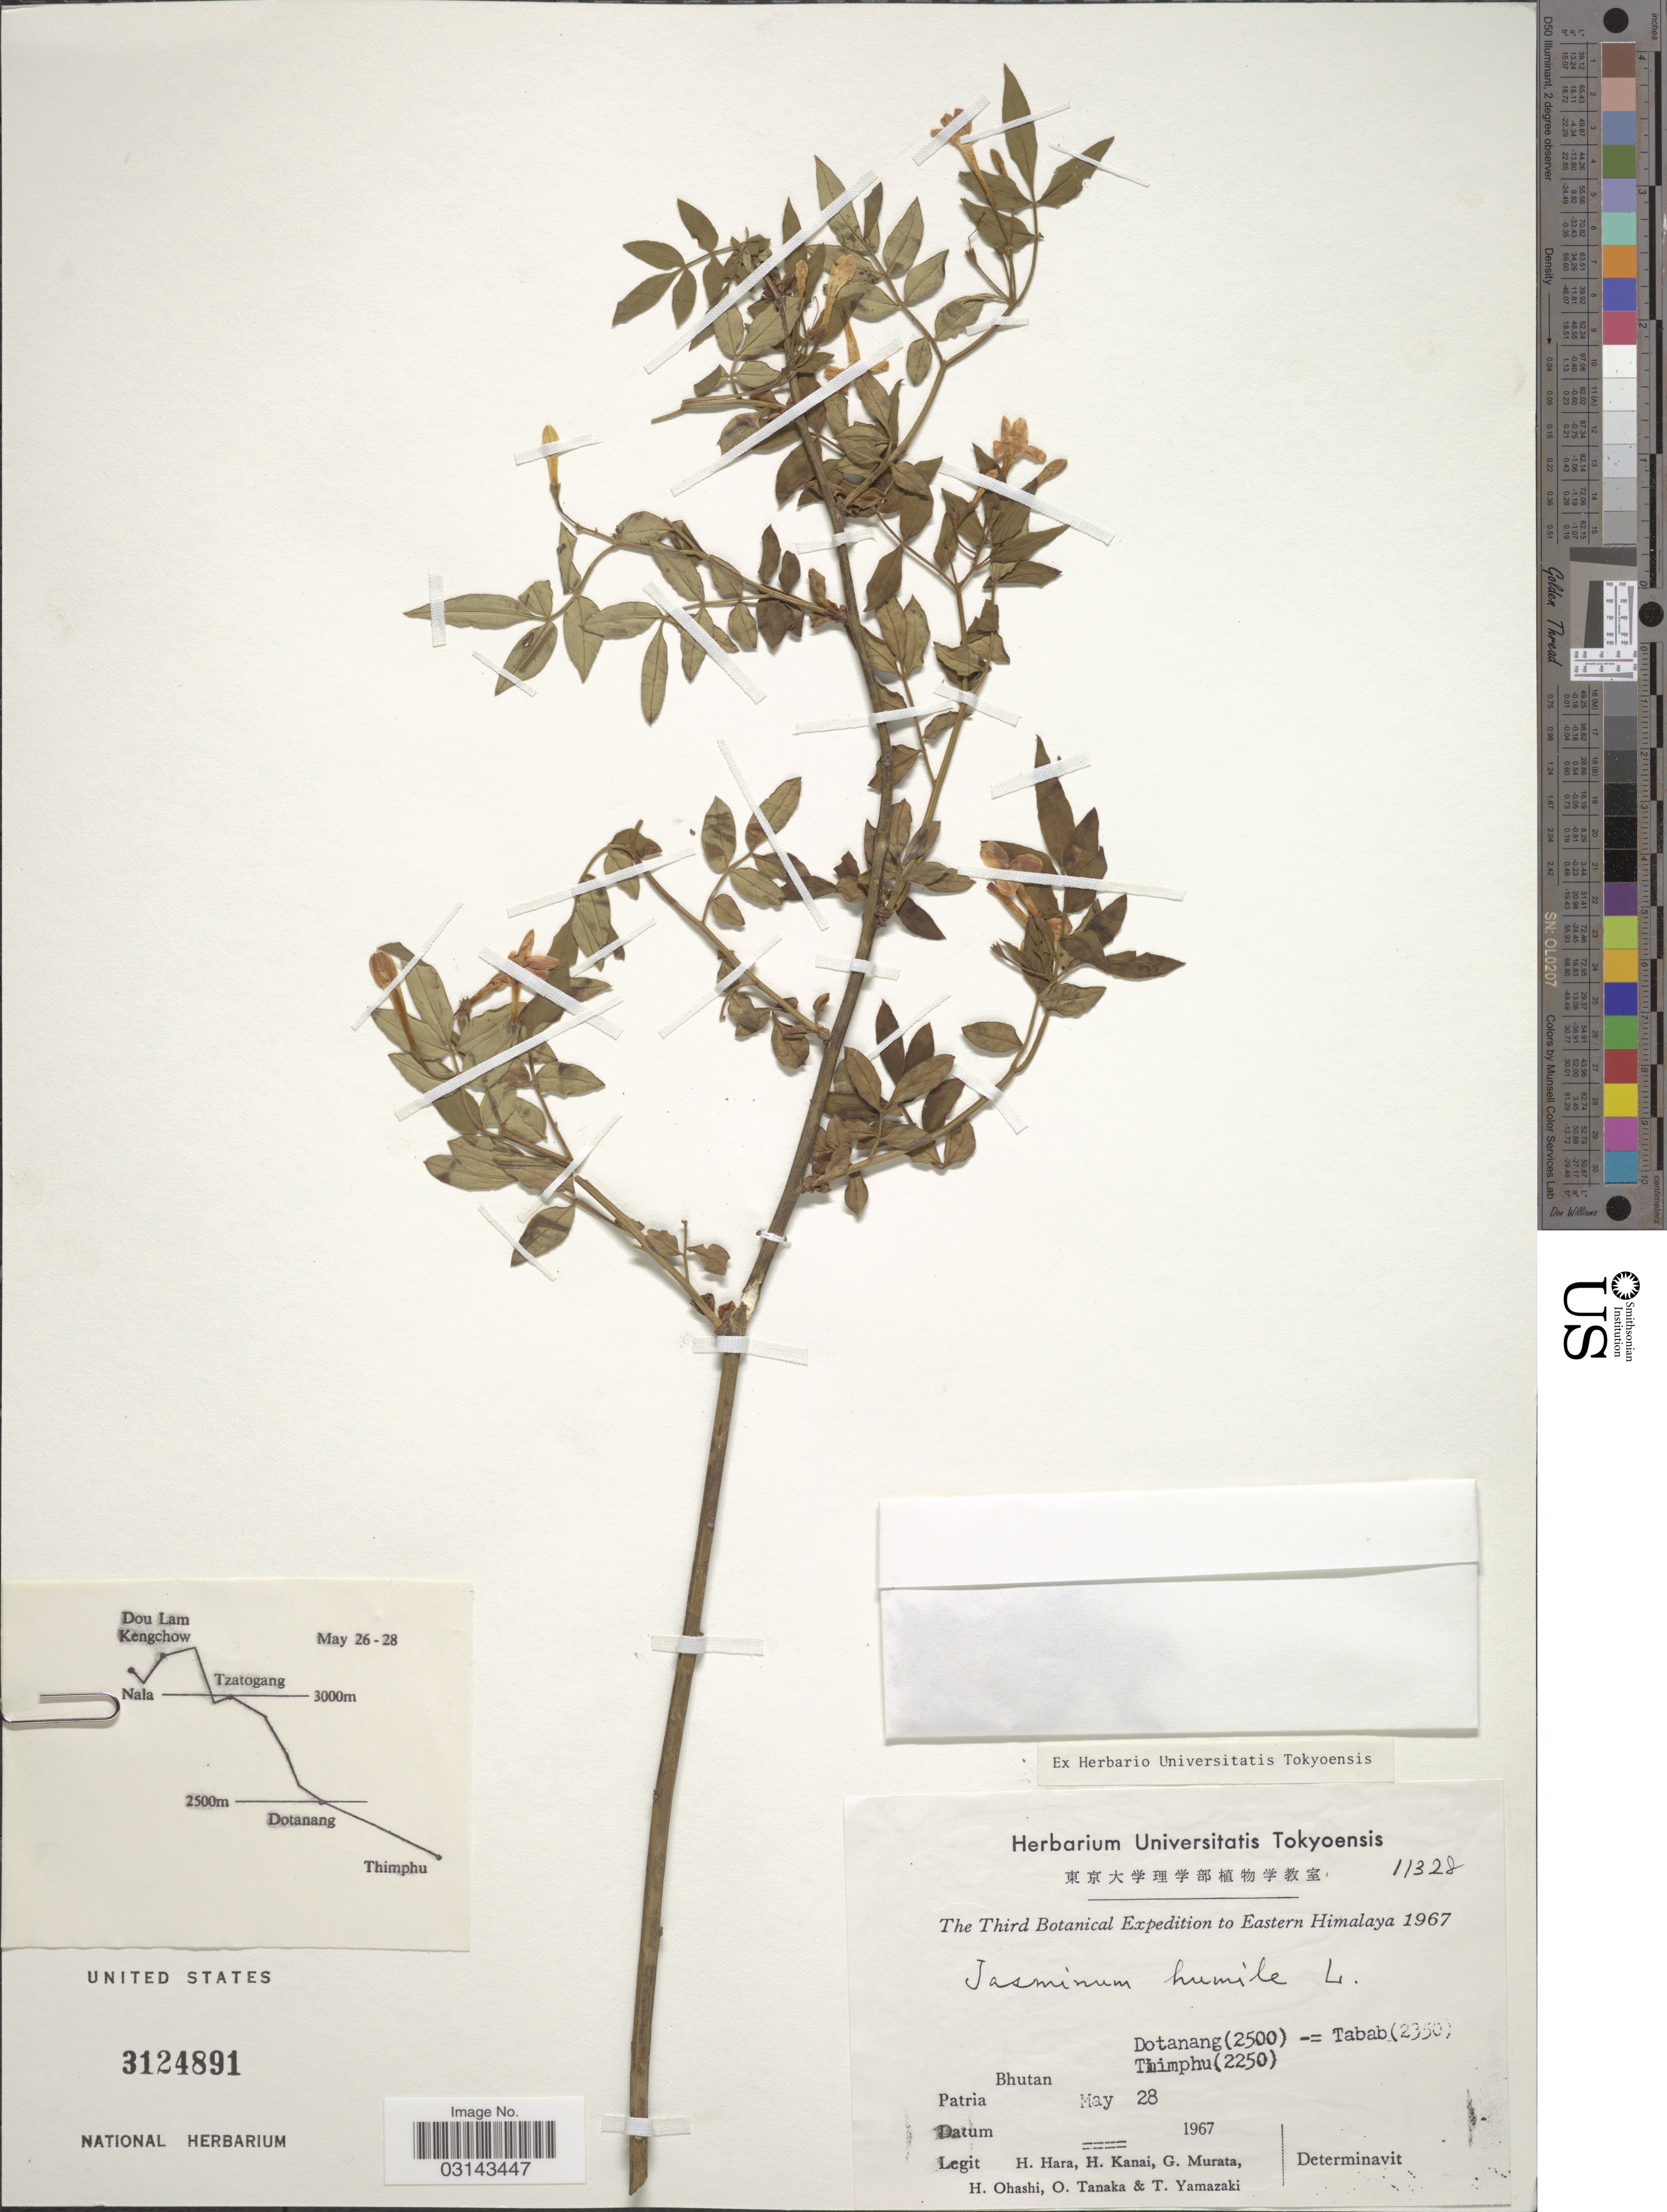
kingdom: Plantae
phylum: Tracheophyta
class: Magnoliopsida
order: Lamiales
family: Oleaceae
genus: Jasminum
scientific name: Jasminum humile var. humile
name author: L.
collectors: H. Hara, H. Kanai, G. Murata, H. Ohashi & et al.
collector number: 11328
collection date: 1967-05-28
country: Bhutan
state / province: Thimphu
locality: Dotanang - Tabab Thimpu.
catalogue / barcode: US 3124891